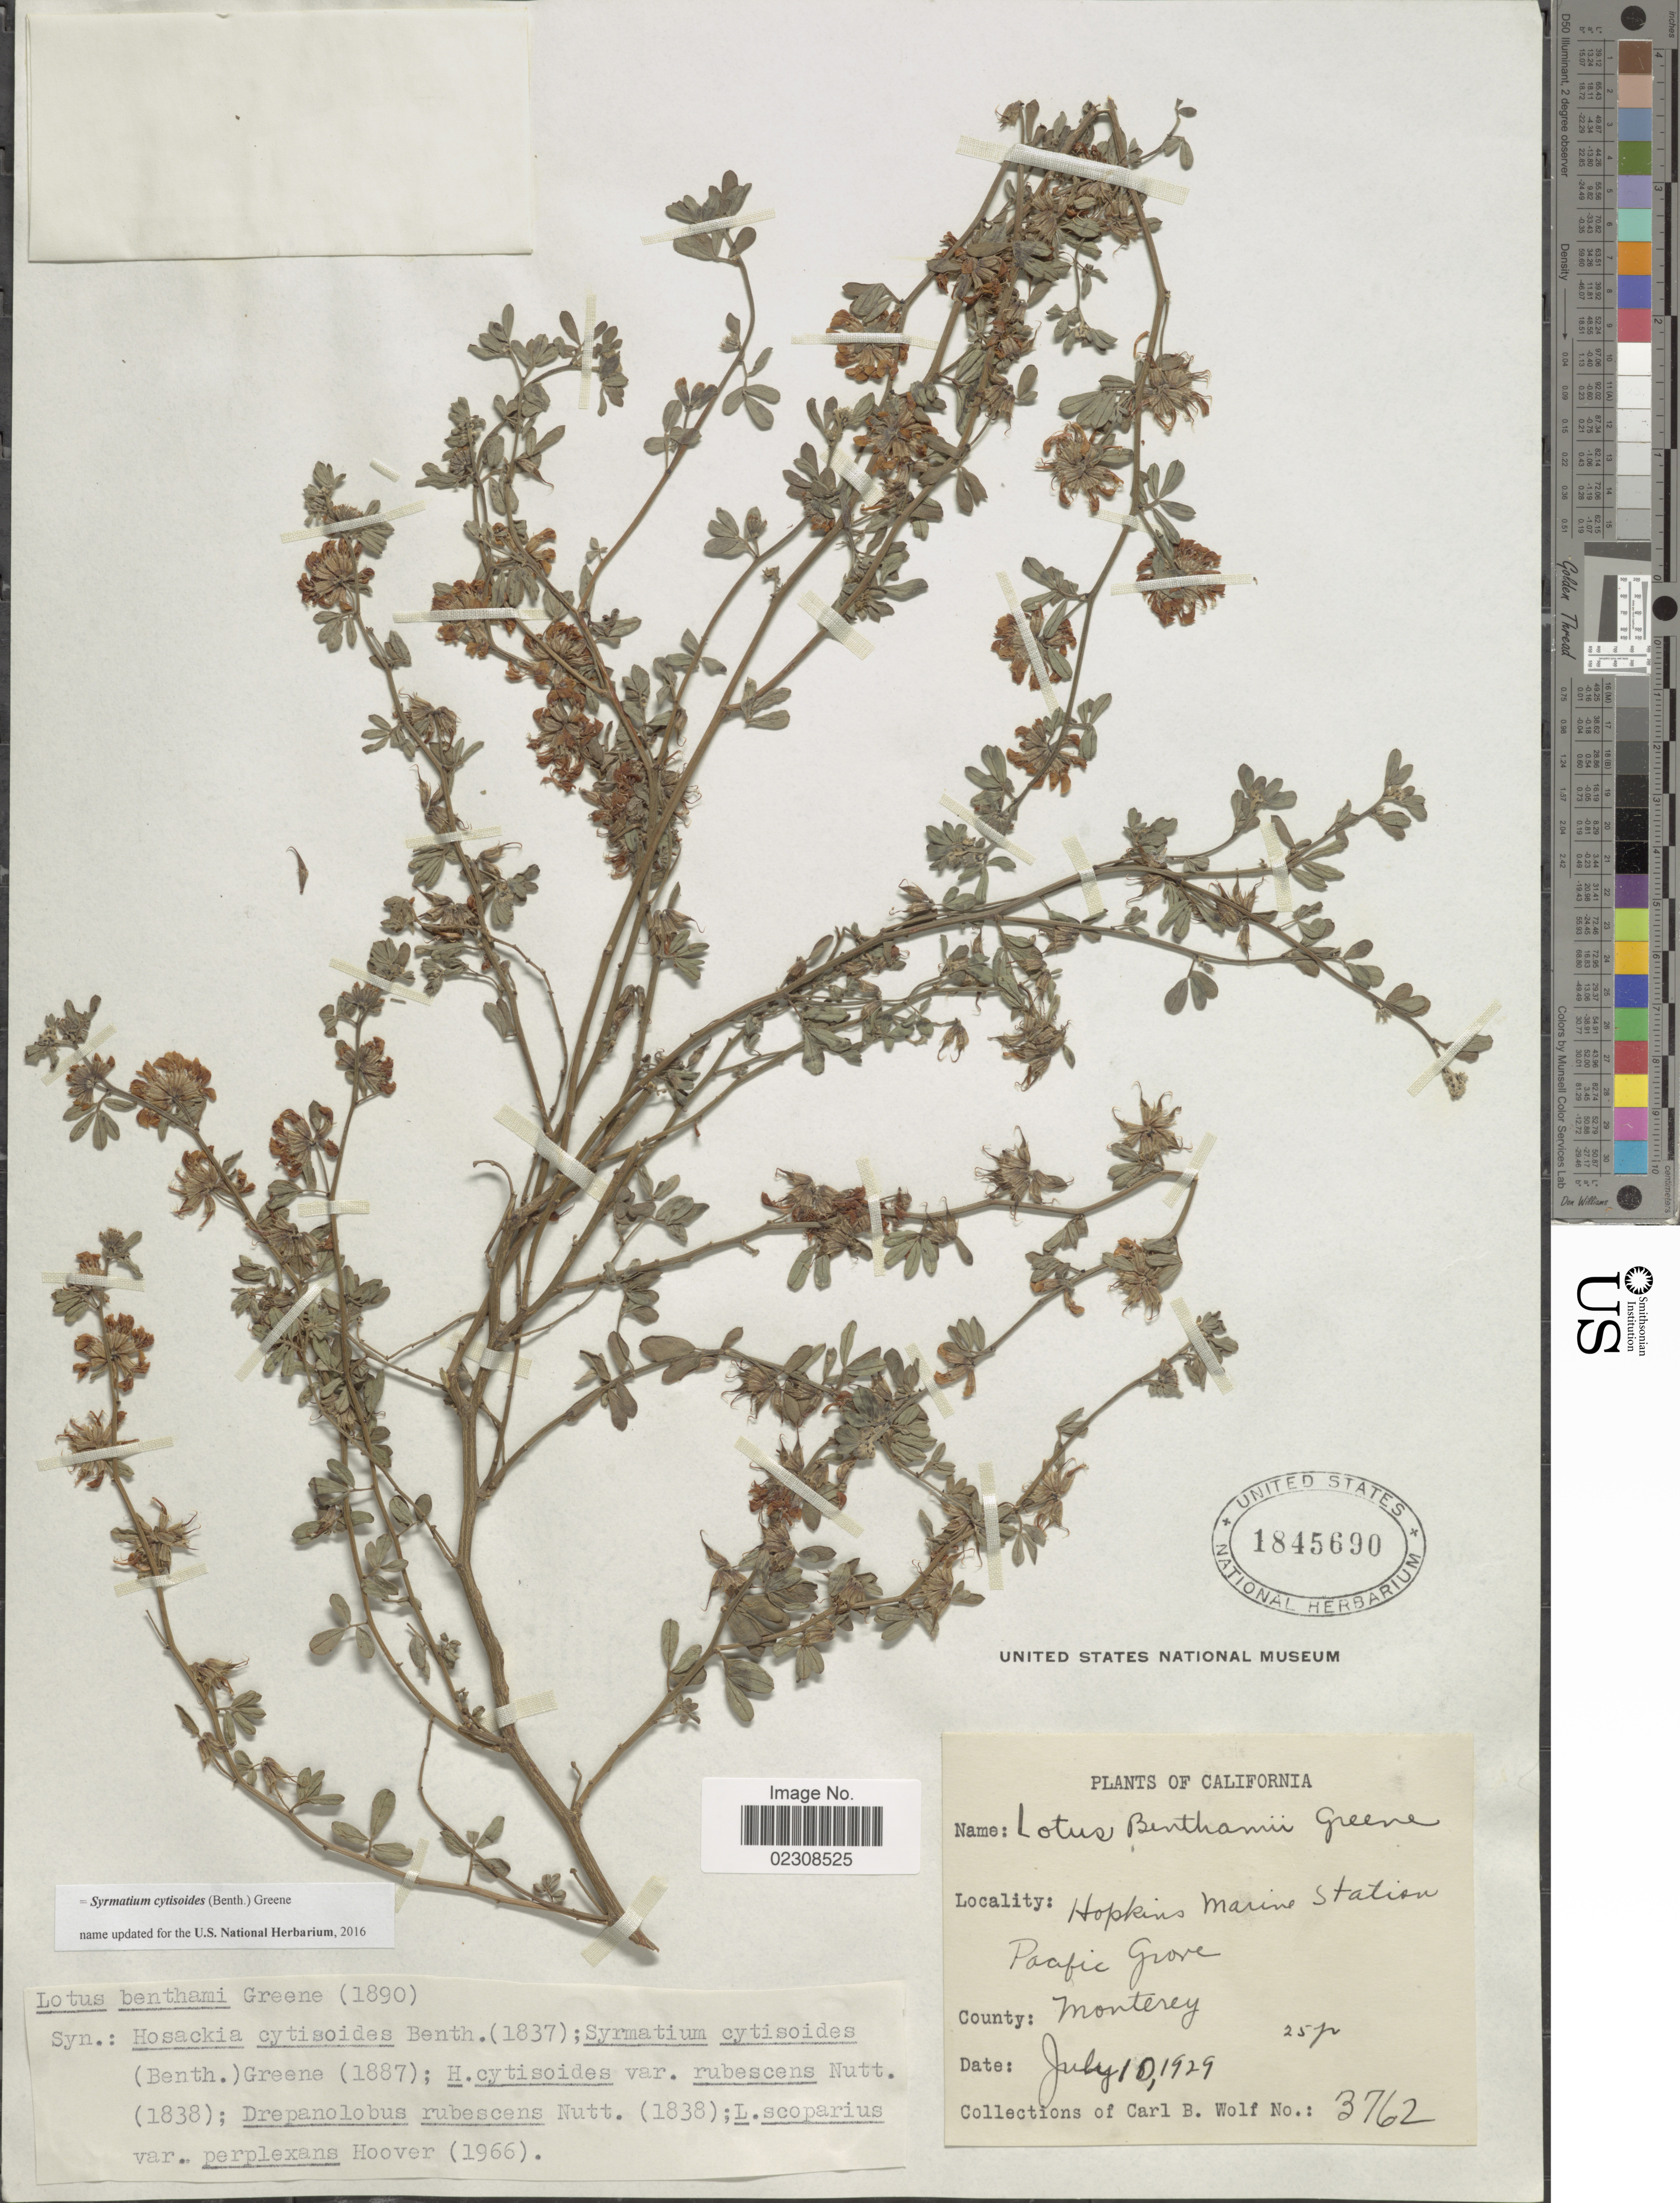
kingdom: Plantae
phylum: Tracheophyta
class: Magnoliopsida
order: Fabales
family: Fabaceae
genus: Syrmatium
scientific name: Syrmatium cytisoides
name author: (Benth.) Greene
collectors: C. B. Wolf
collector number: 3762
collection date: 1929-07-10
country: United States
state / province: California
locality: Hopkins Marine Station. Pacific Grove.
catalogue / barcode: US 1845690